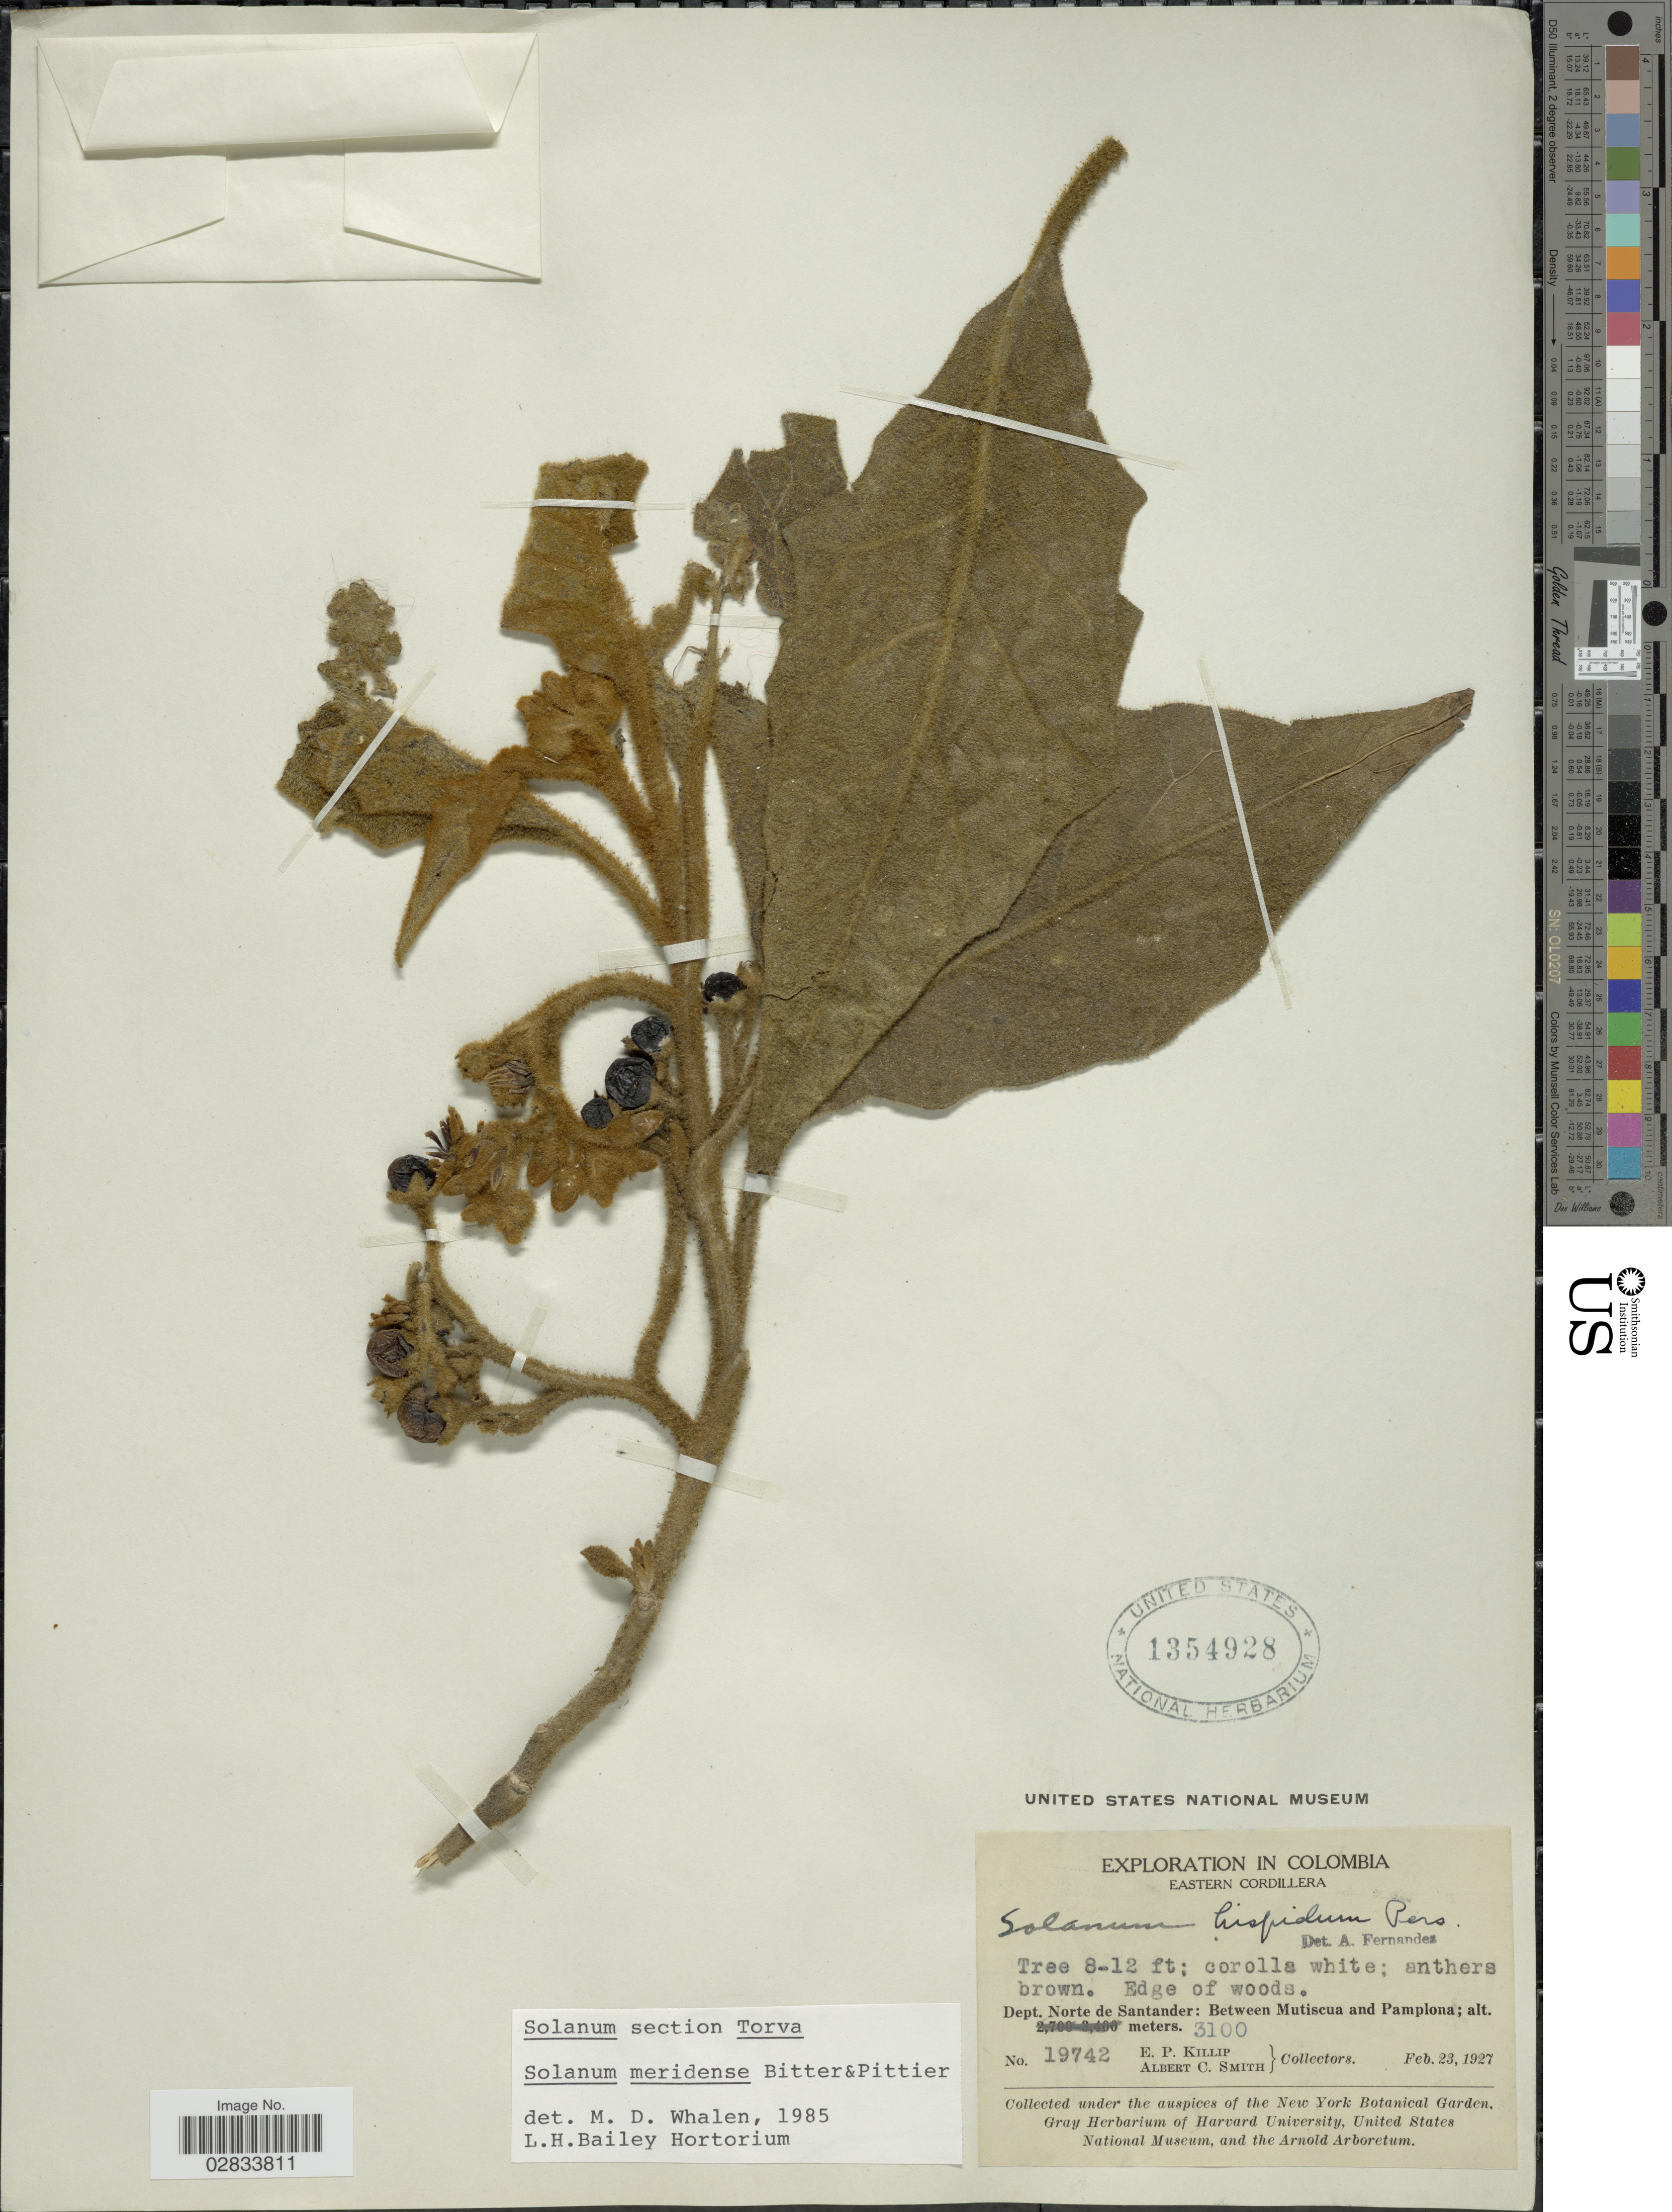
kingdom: Plantae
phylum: Tracheophyta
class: Magnoliopsida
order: Solanales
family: Solanaceae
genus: Solanum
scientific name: Solanum meridense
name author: Bitter & Pittier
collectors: E. P. Killip & A. C. Smith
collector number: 19742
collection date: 1927-02-23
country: Colombia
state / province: Norte de Santander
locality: Eastern Cordillera, Dept. Norte de Santander: Between Mutiscua and Pamplona.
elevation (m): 3100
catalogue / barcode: US 1354928